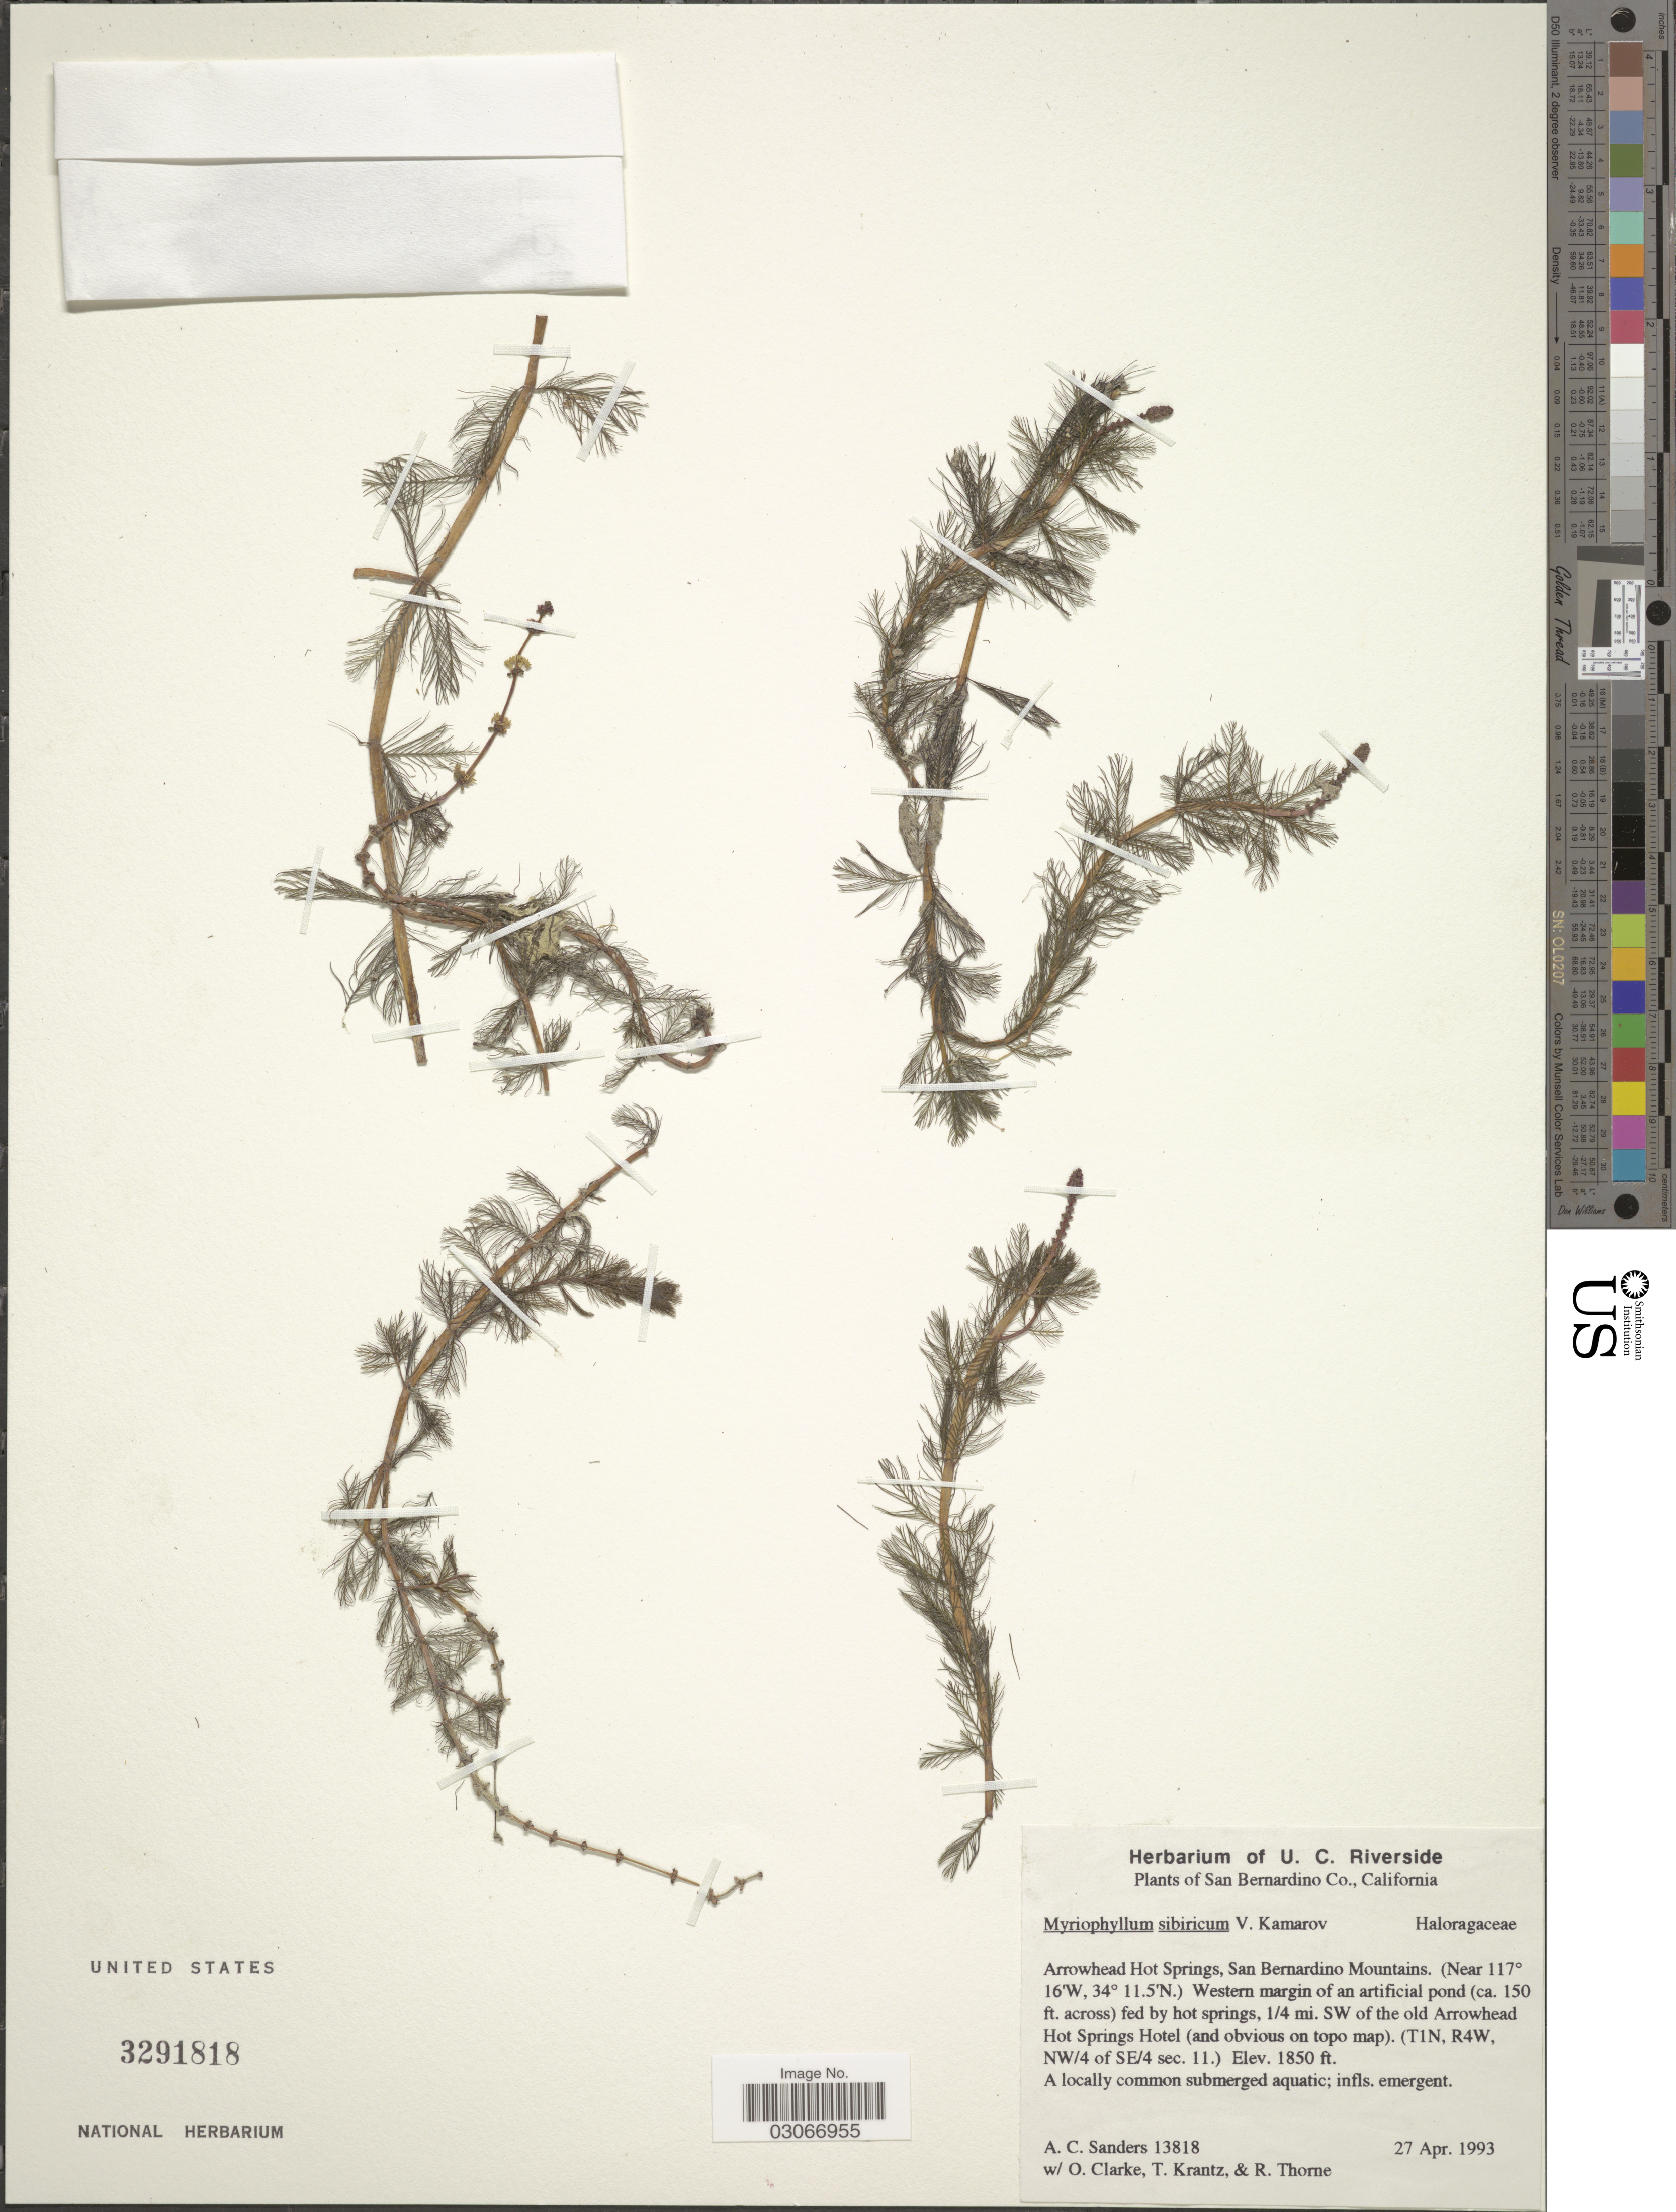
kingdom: Plantae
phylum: Tracheophyta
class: Magnoliopsida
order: Saxifragales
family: Haloragaceae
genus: Myriophyllum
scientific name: Myriophyllum sibiricum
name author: Kom.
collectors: A. Sanders, O. Clarke, T. Krantz & R. Thorne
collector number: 13818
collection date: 1993-04-27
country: United States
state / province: California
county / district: San Bernardino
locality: San Bernardino Co. Arrowhead Hot Springs, San Bernardino Mountains. Western margin of an artificial pond (ca. 150 ft. across) fed by hot springs, 1/4 mi. SW of the old Arrowhead Hot Springs Hotel. (T1N, R4W, NW/4 of SE/4 sec. 11).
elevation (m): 564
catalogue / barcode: US 3291818